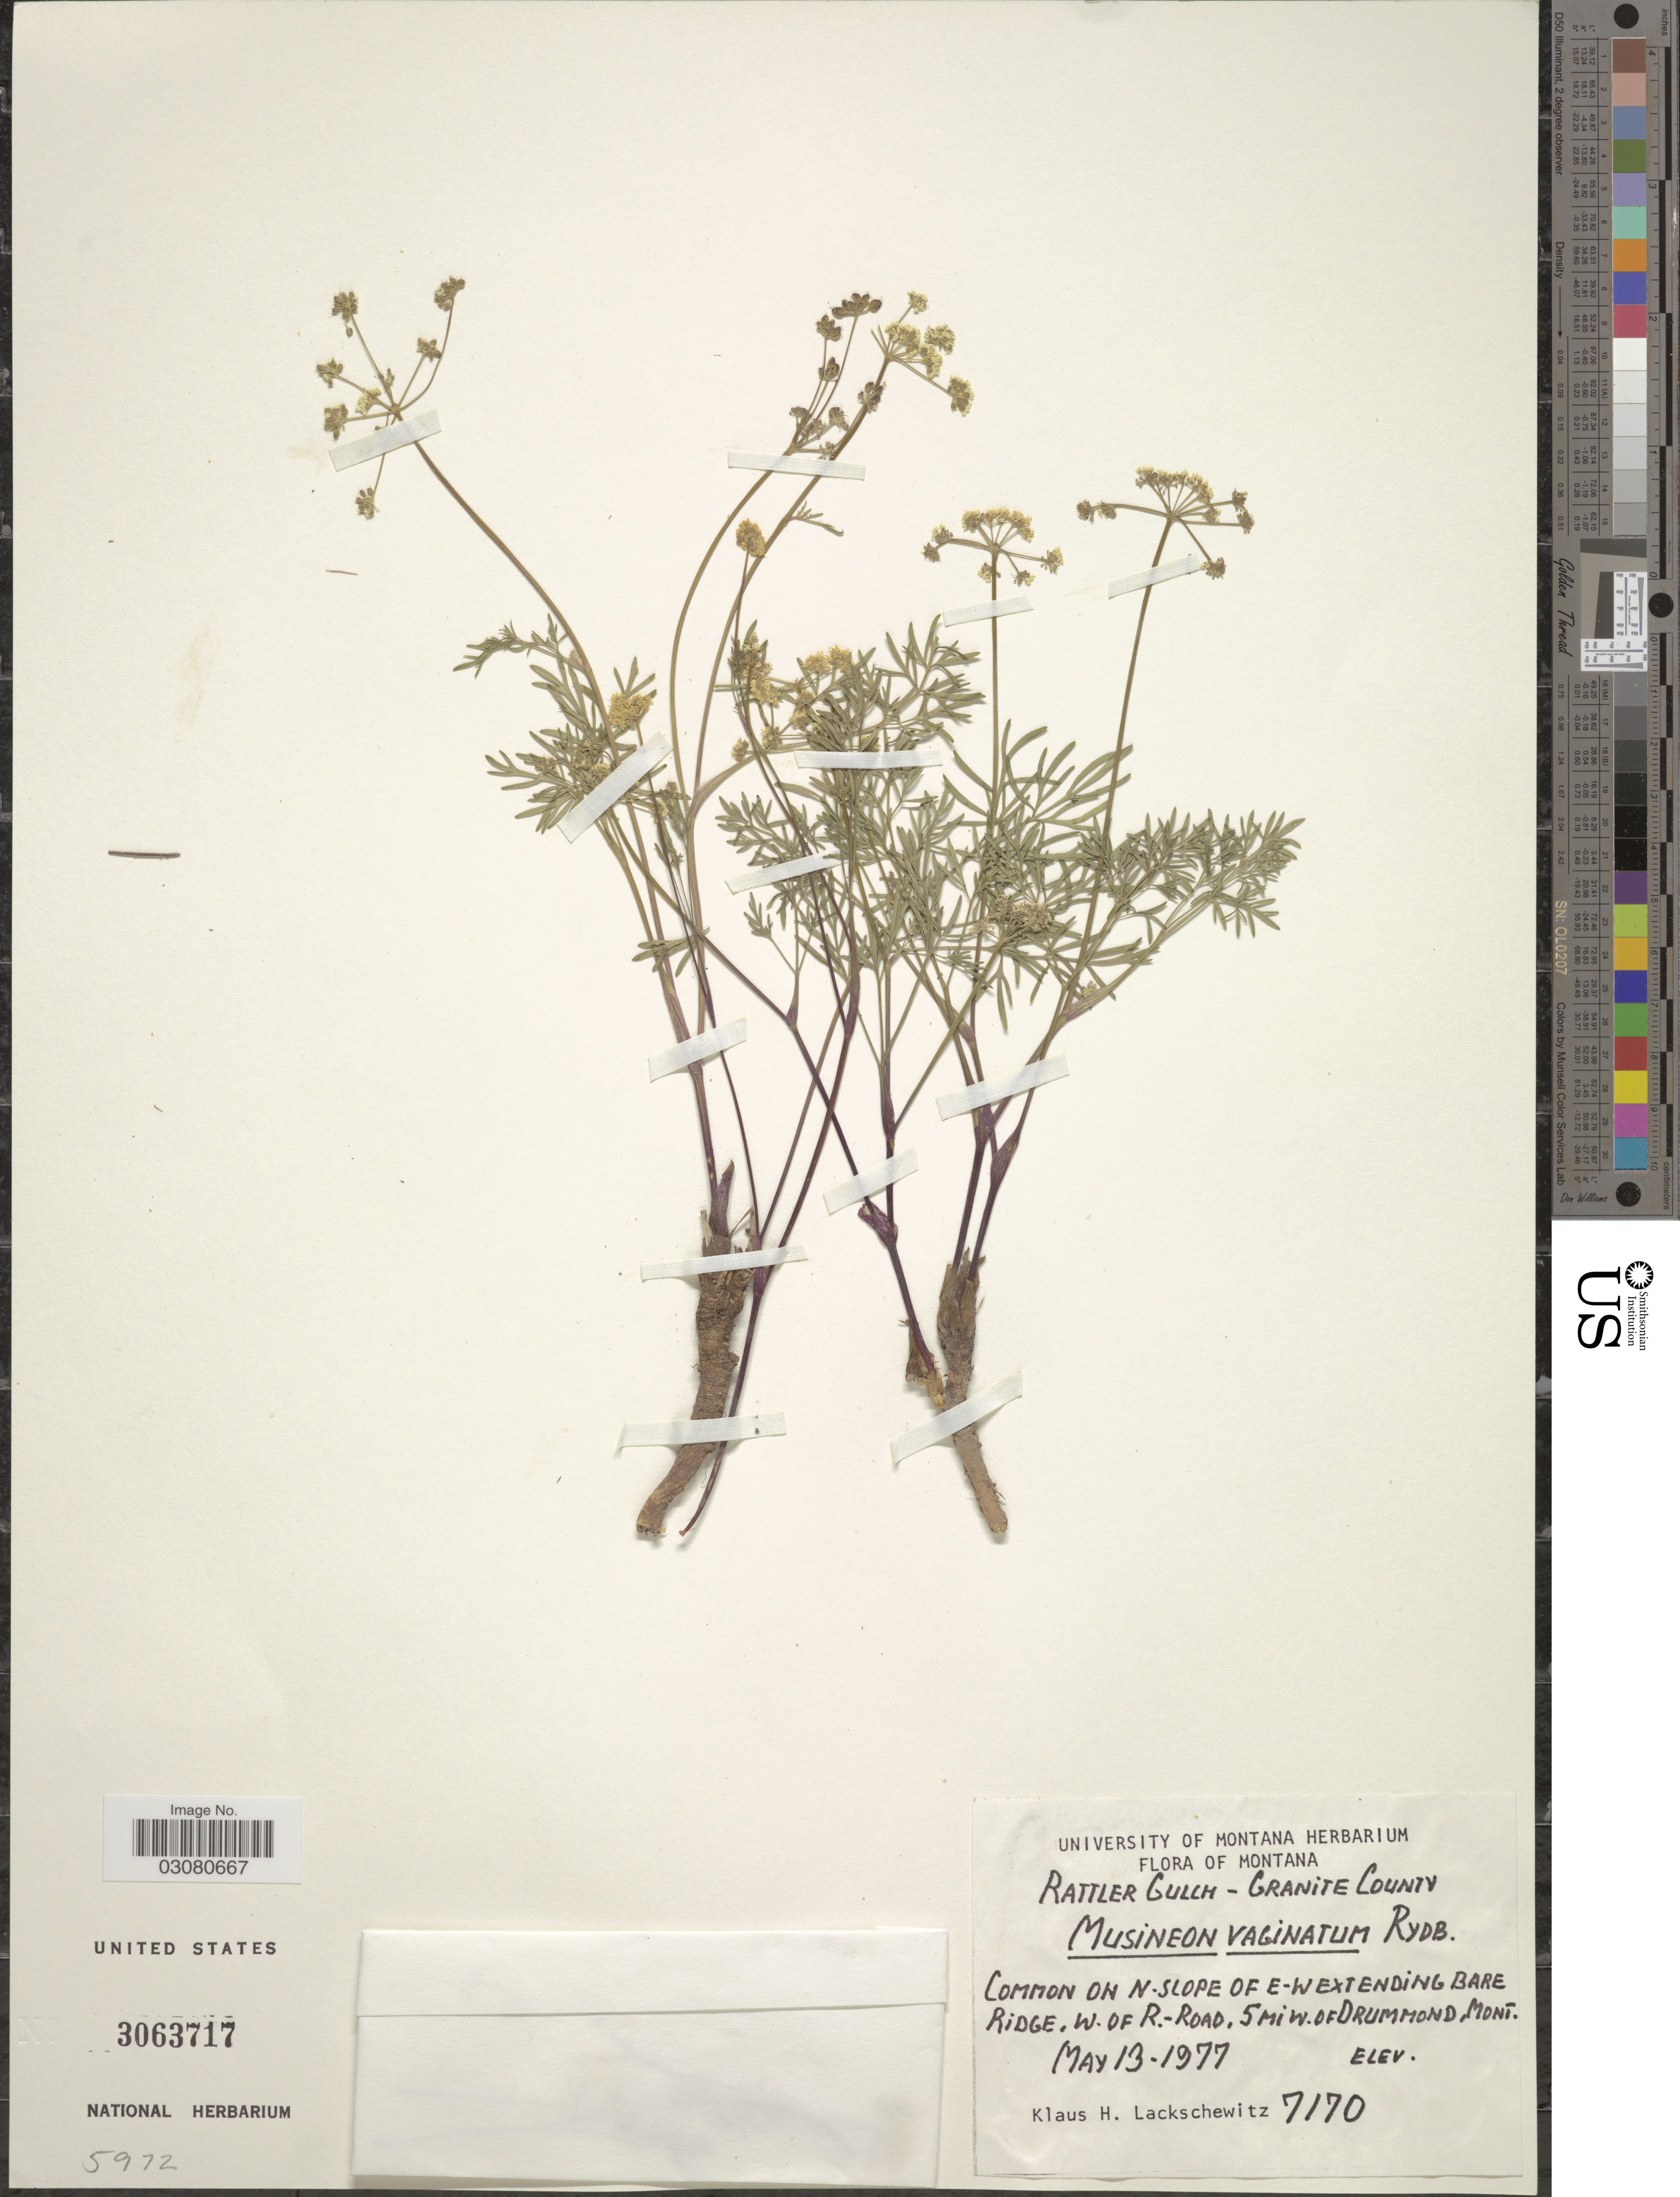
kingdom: Plantae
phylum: Tracheophyta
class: Magnoliopsida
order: Apiales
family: Apiaceae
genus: Musineon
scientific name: Musineon vaginatum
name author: Rydb.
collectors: K. Lackschewitz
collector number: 7170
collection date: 1977-05-13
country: United States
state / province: Montana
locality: Rattler Gulch-Granite County. N-slope of E-W extending Bare Ridge, w. of R.-Road, 5 mi w. of Drummond, Mont.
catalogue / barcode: US 3063717